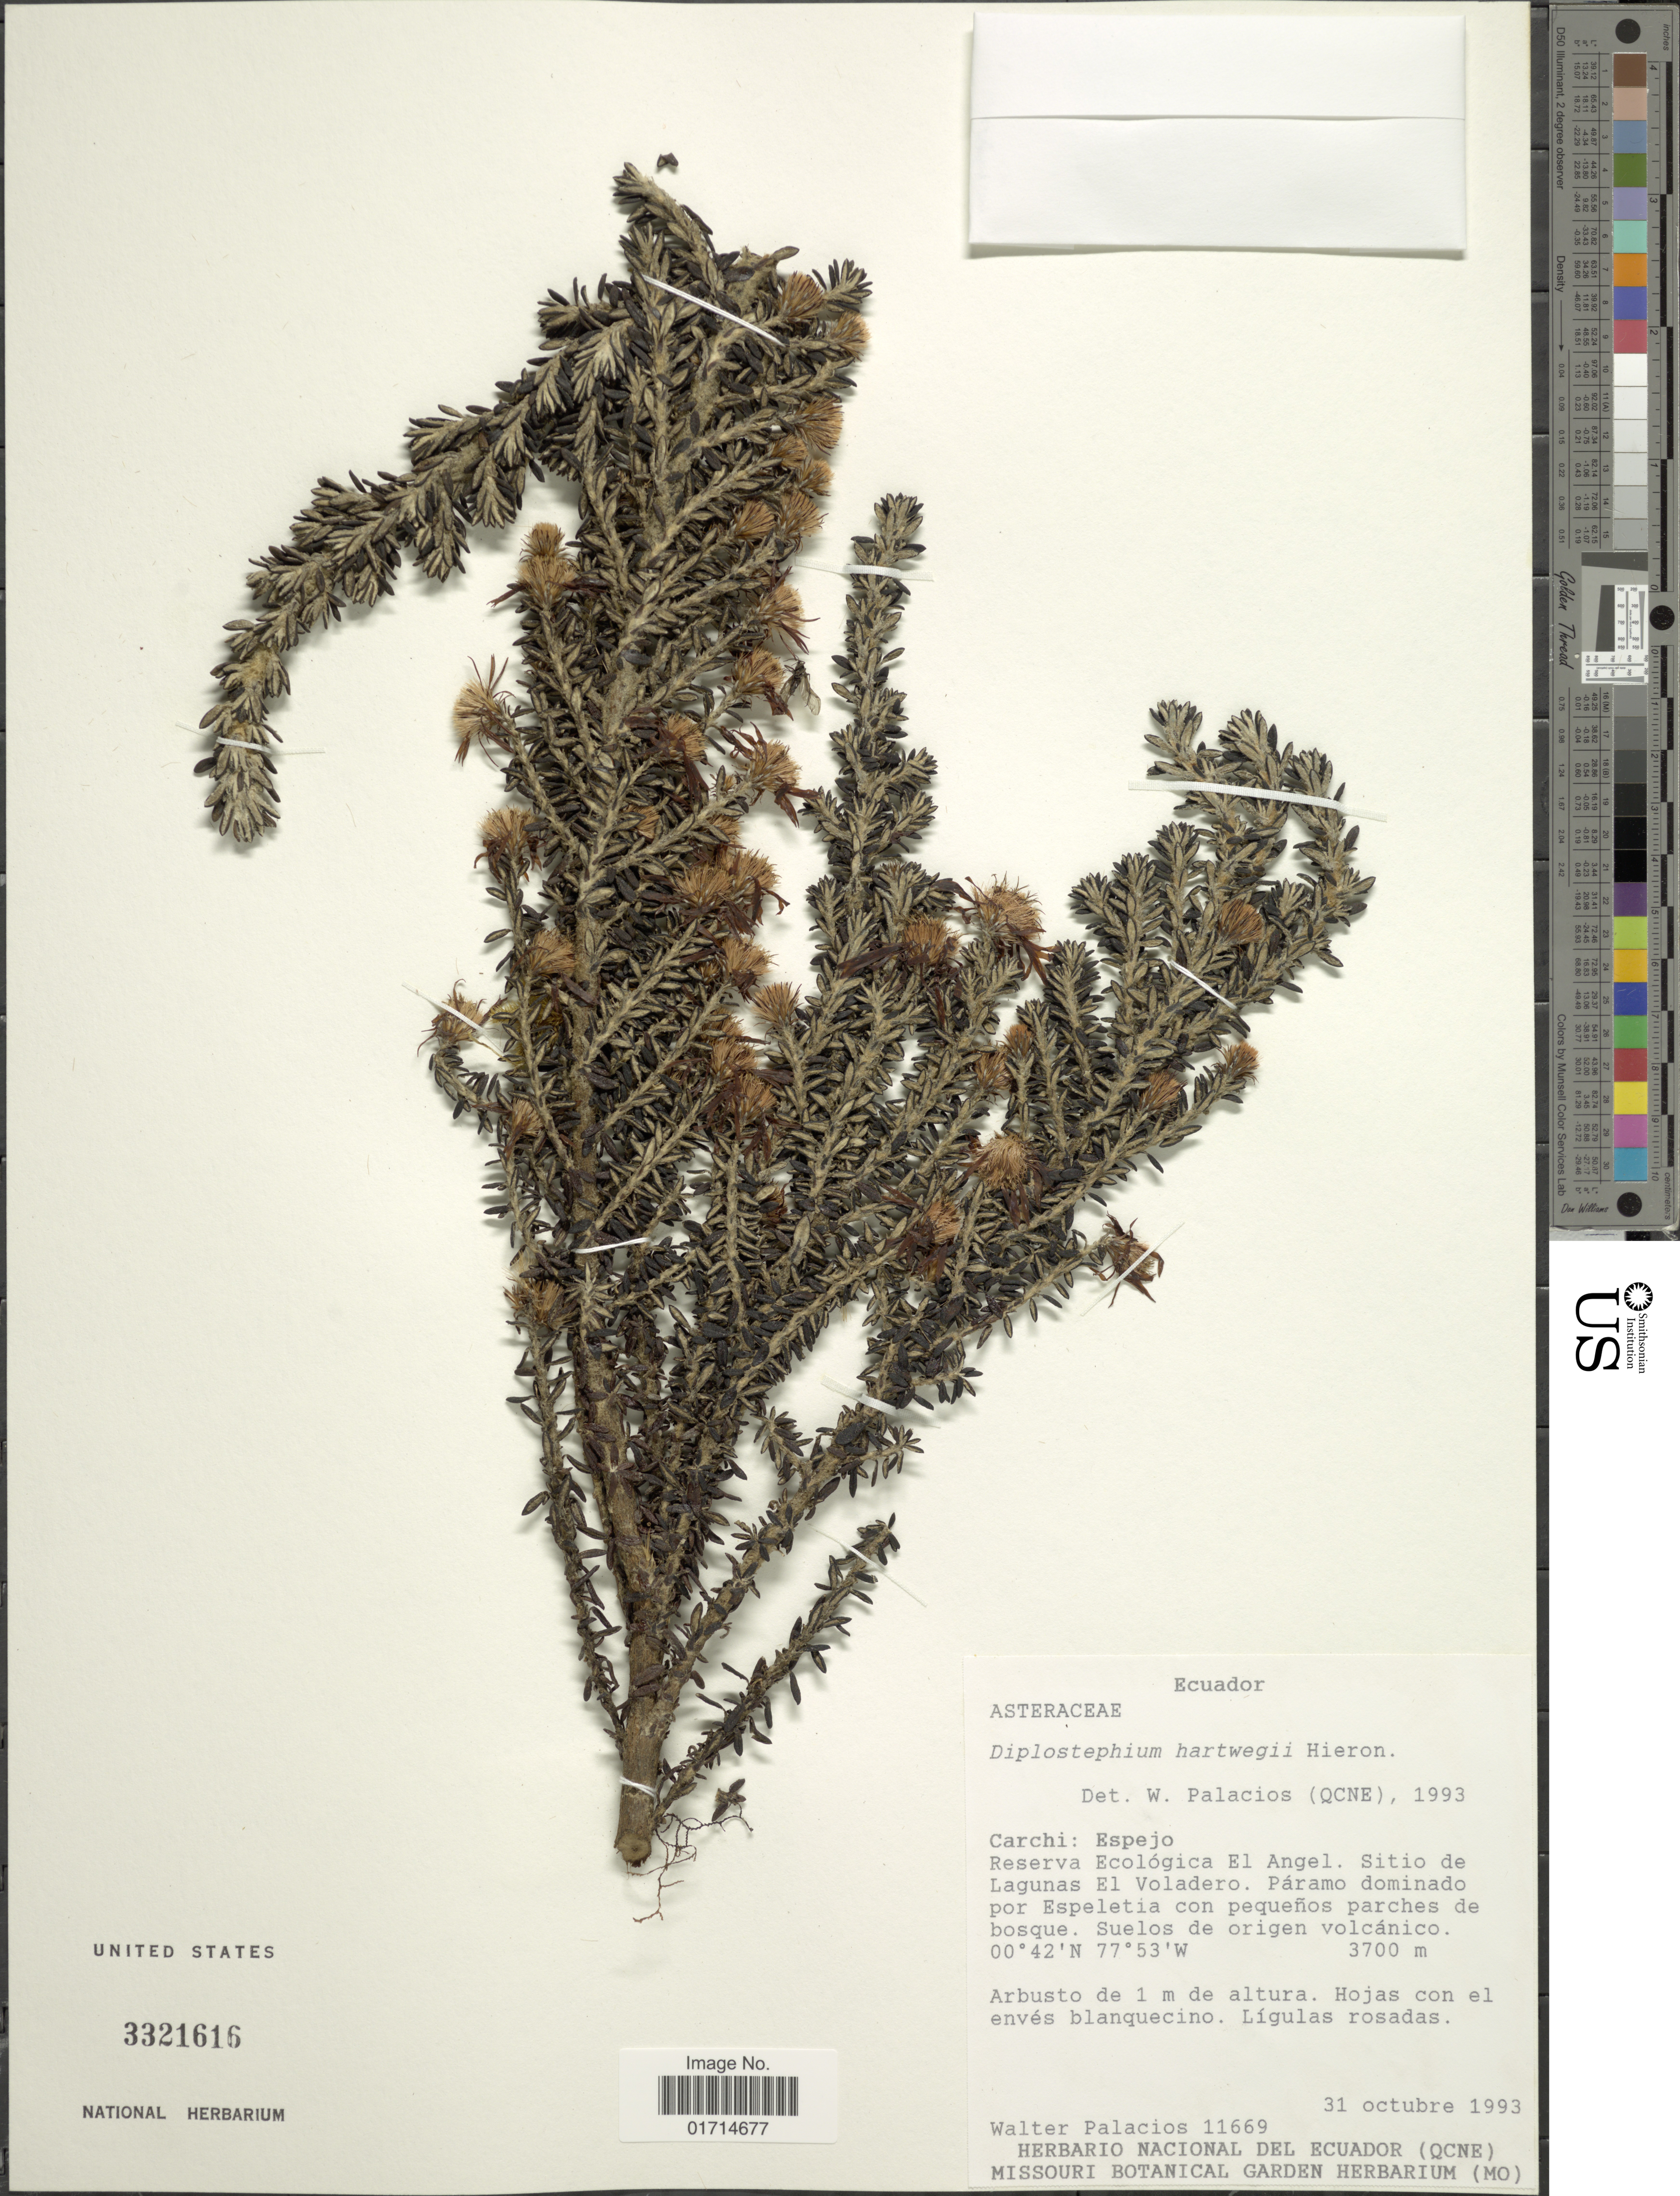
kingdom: Plantae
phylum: Tracheophyta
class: Magnoliopsida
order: Asterales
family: Asteraceae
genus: Diplostephium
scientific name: Diplostephium hartwegii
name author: Hieron.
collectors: W. Palacios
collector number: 11669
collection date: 1993-10-31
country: Ecuador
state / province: Carchi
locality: Espejo, Reserva ecologica El Angel, Sitio de Lagunas El Voladero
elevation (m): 3700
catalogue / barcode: US 3321616